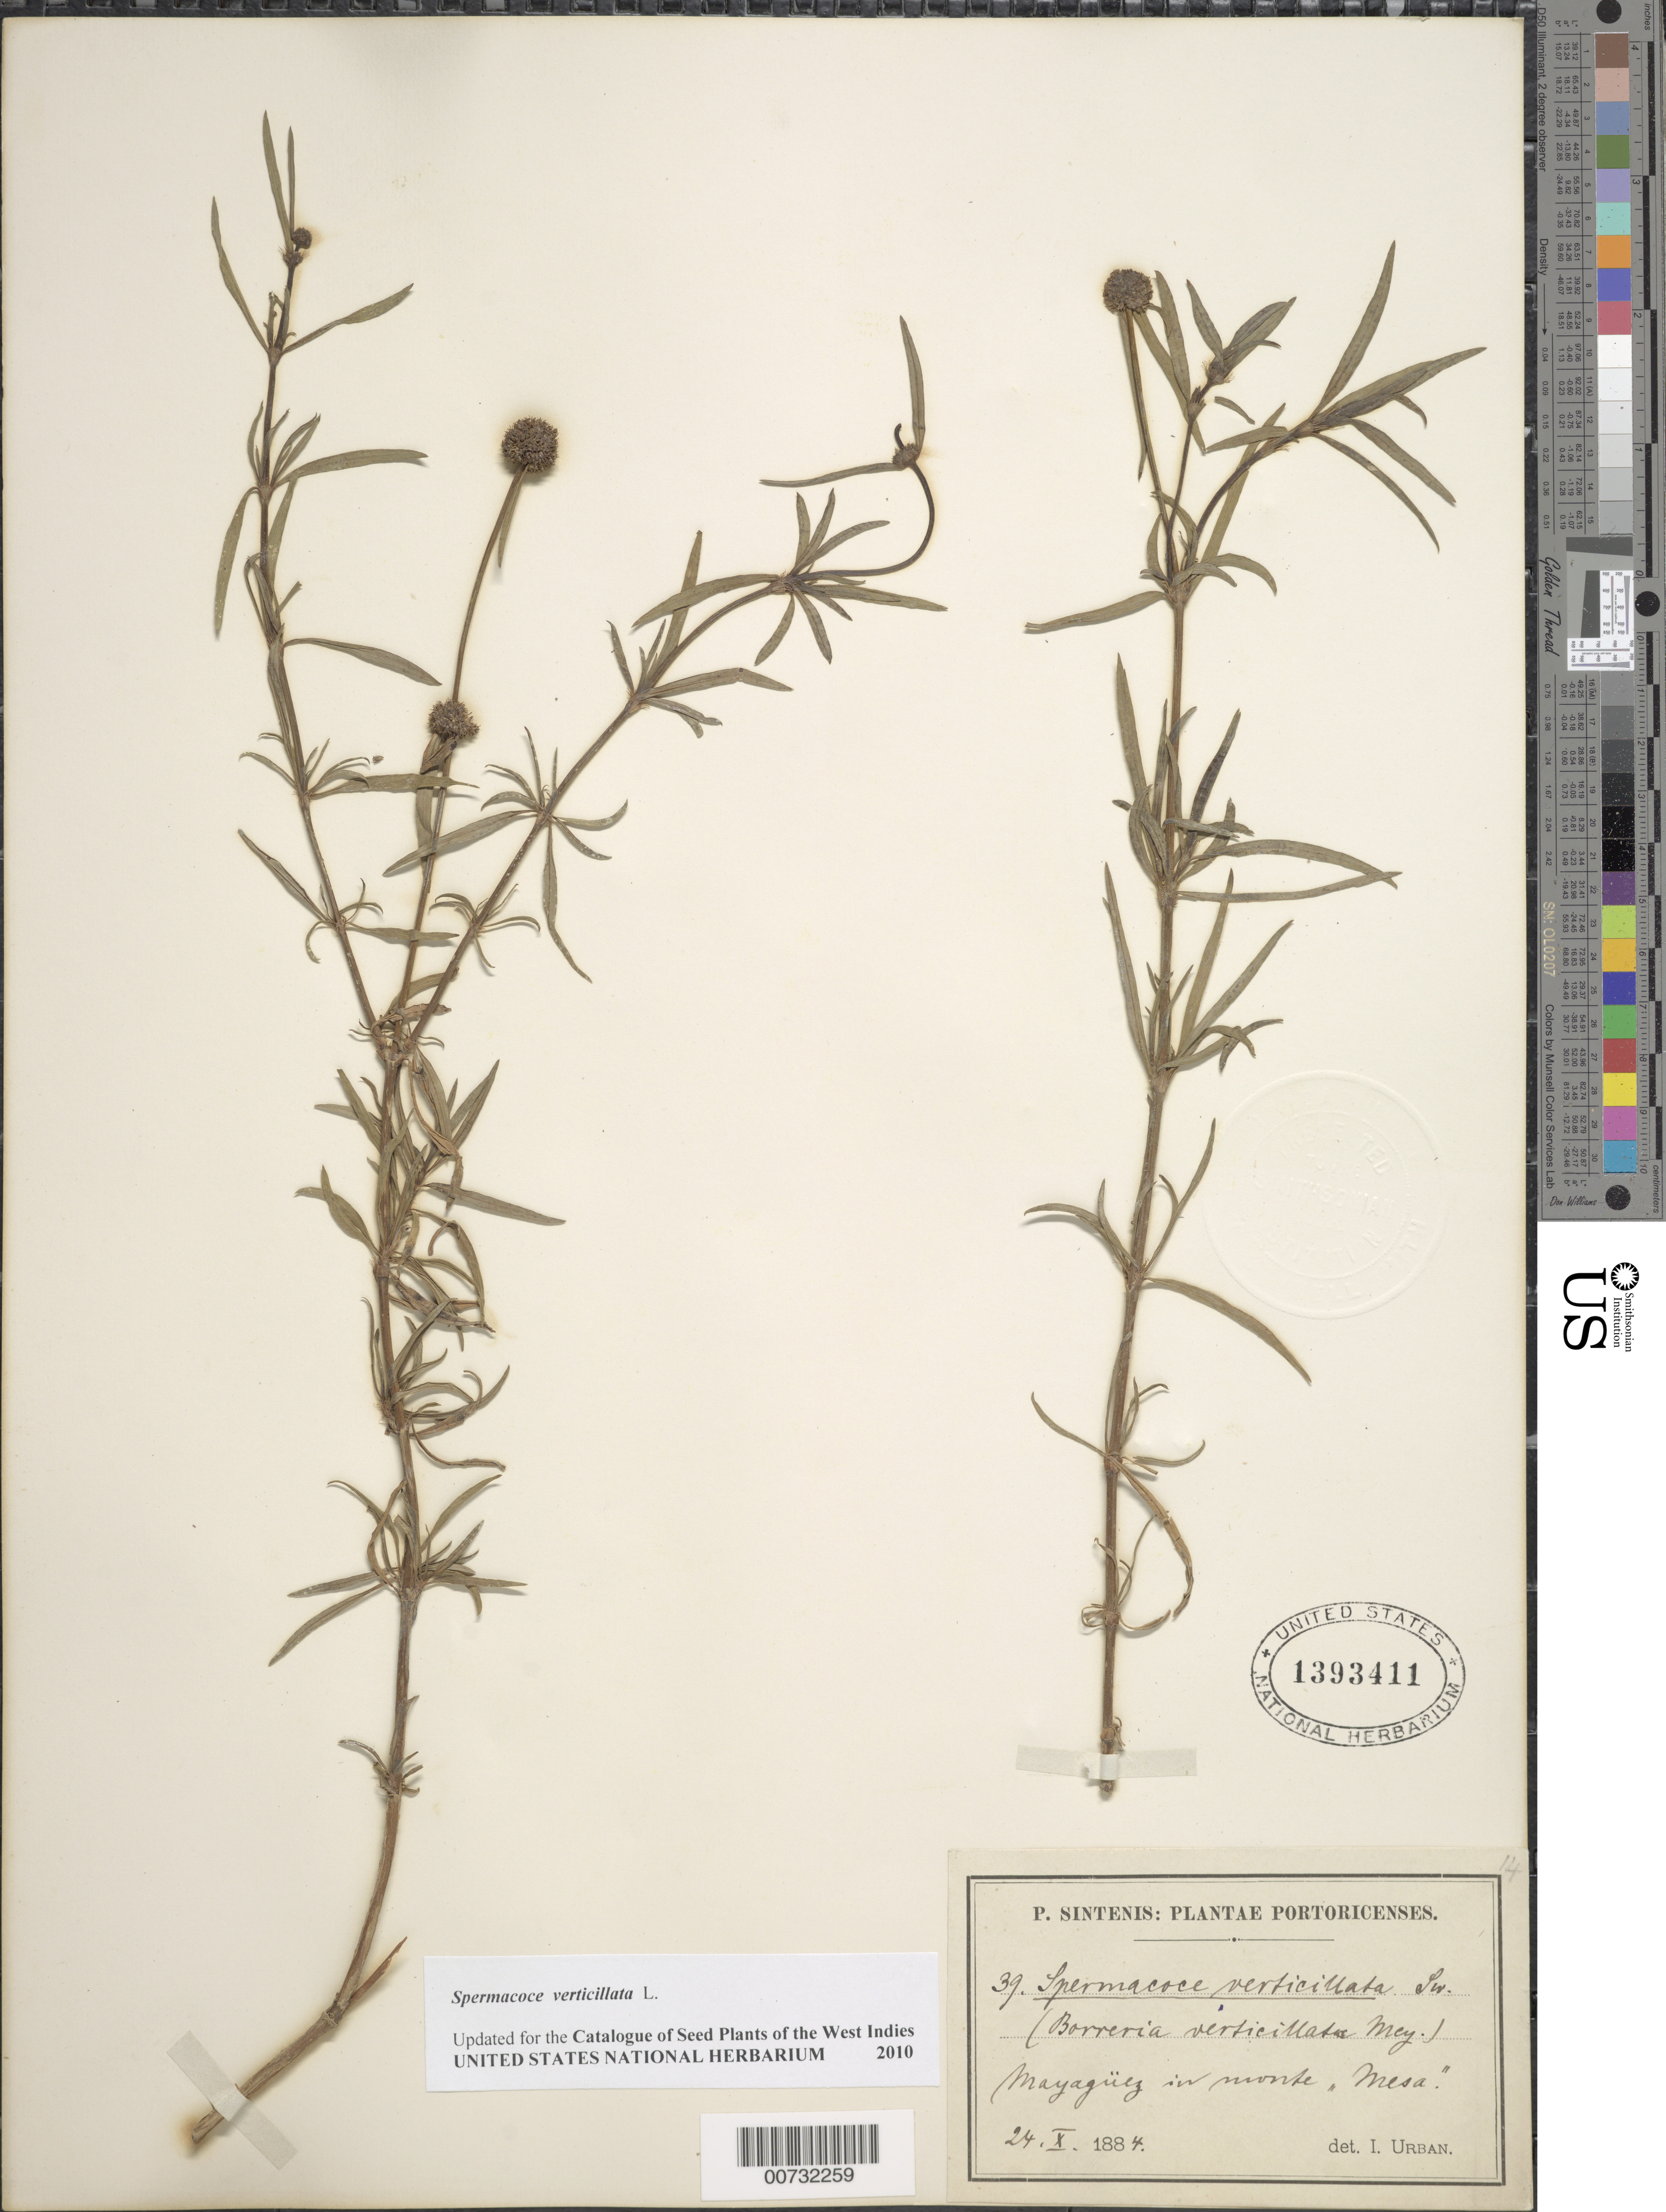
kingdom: Plantae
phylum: Tracheophyta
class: Magnoliopsida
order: Gentianales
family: Rubiaceae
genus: Spermacoce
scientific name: Spermacoce verticillata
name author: L.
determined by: Urban, Ignatz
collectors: P. Sintenis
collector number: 39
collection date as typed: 24 Oct 1884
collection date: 1884-10-24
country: Puerto Rico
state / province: Mayagüez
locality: Mayaguez in monte "Mesa"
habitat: In monte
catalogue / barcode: US 1393411